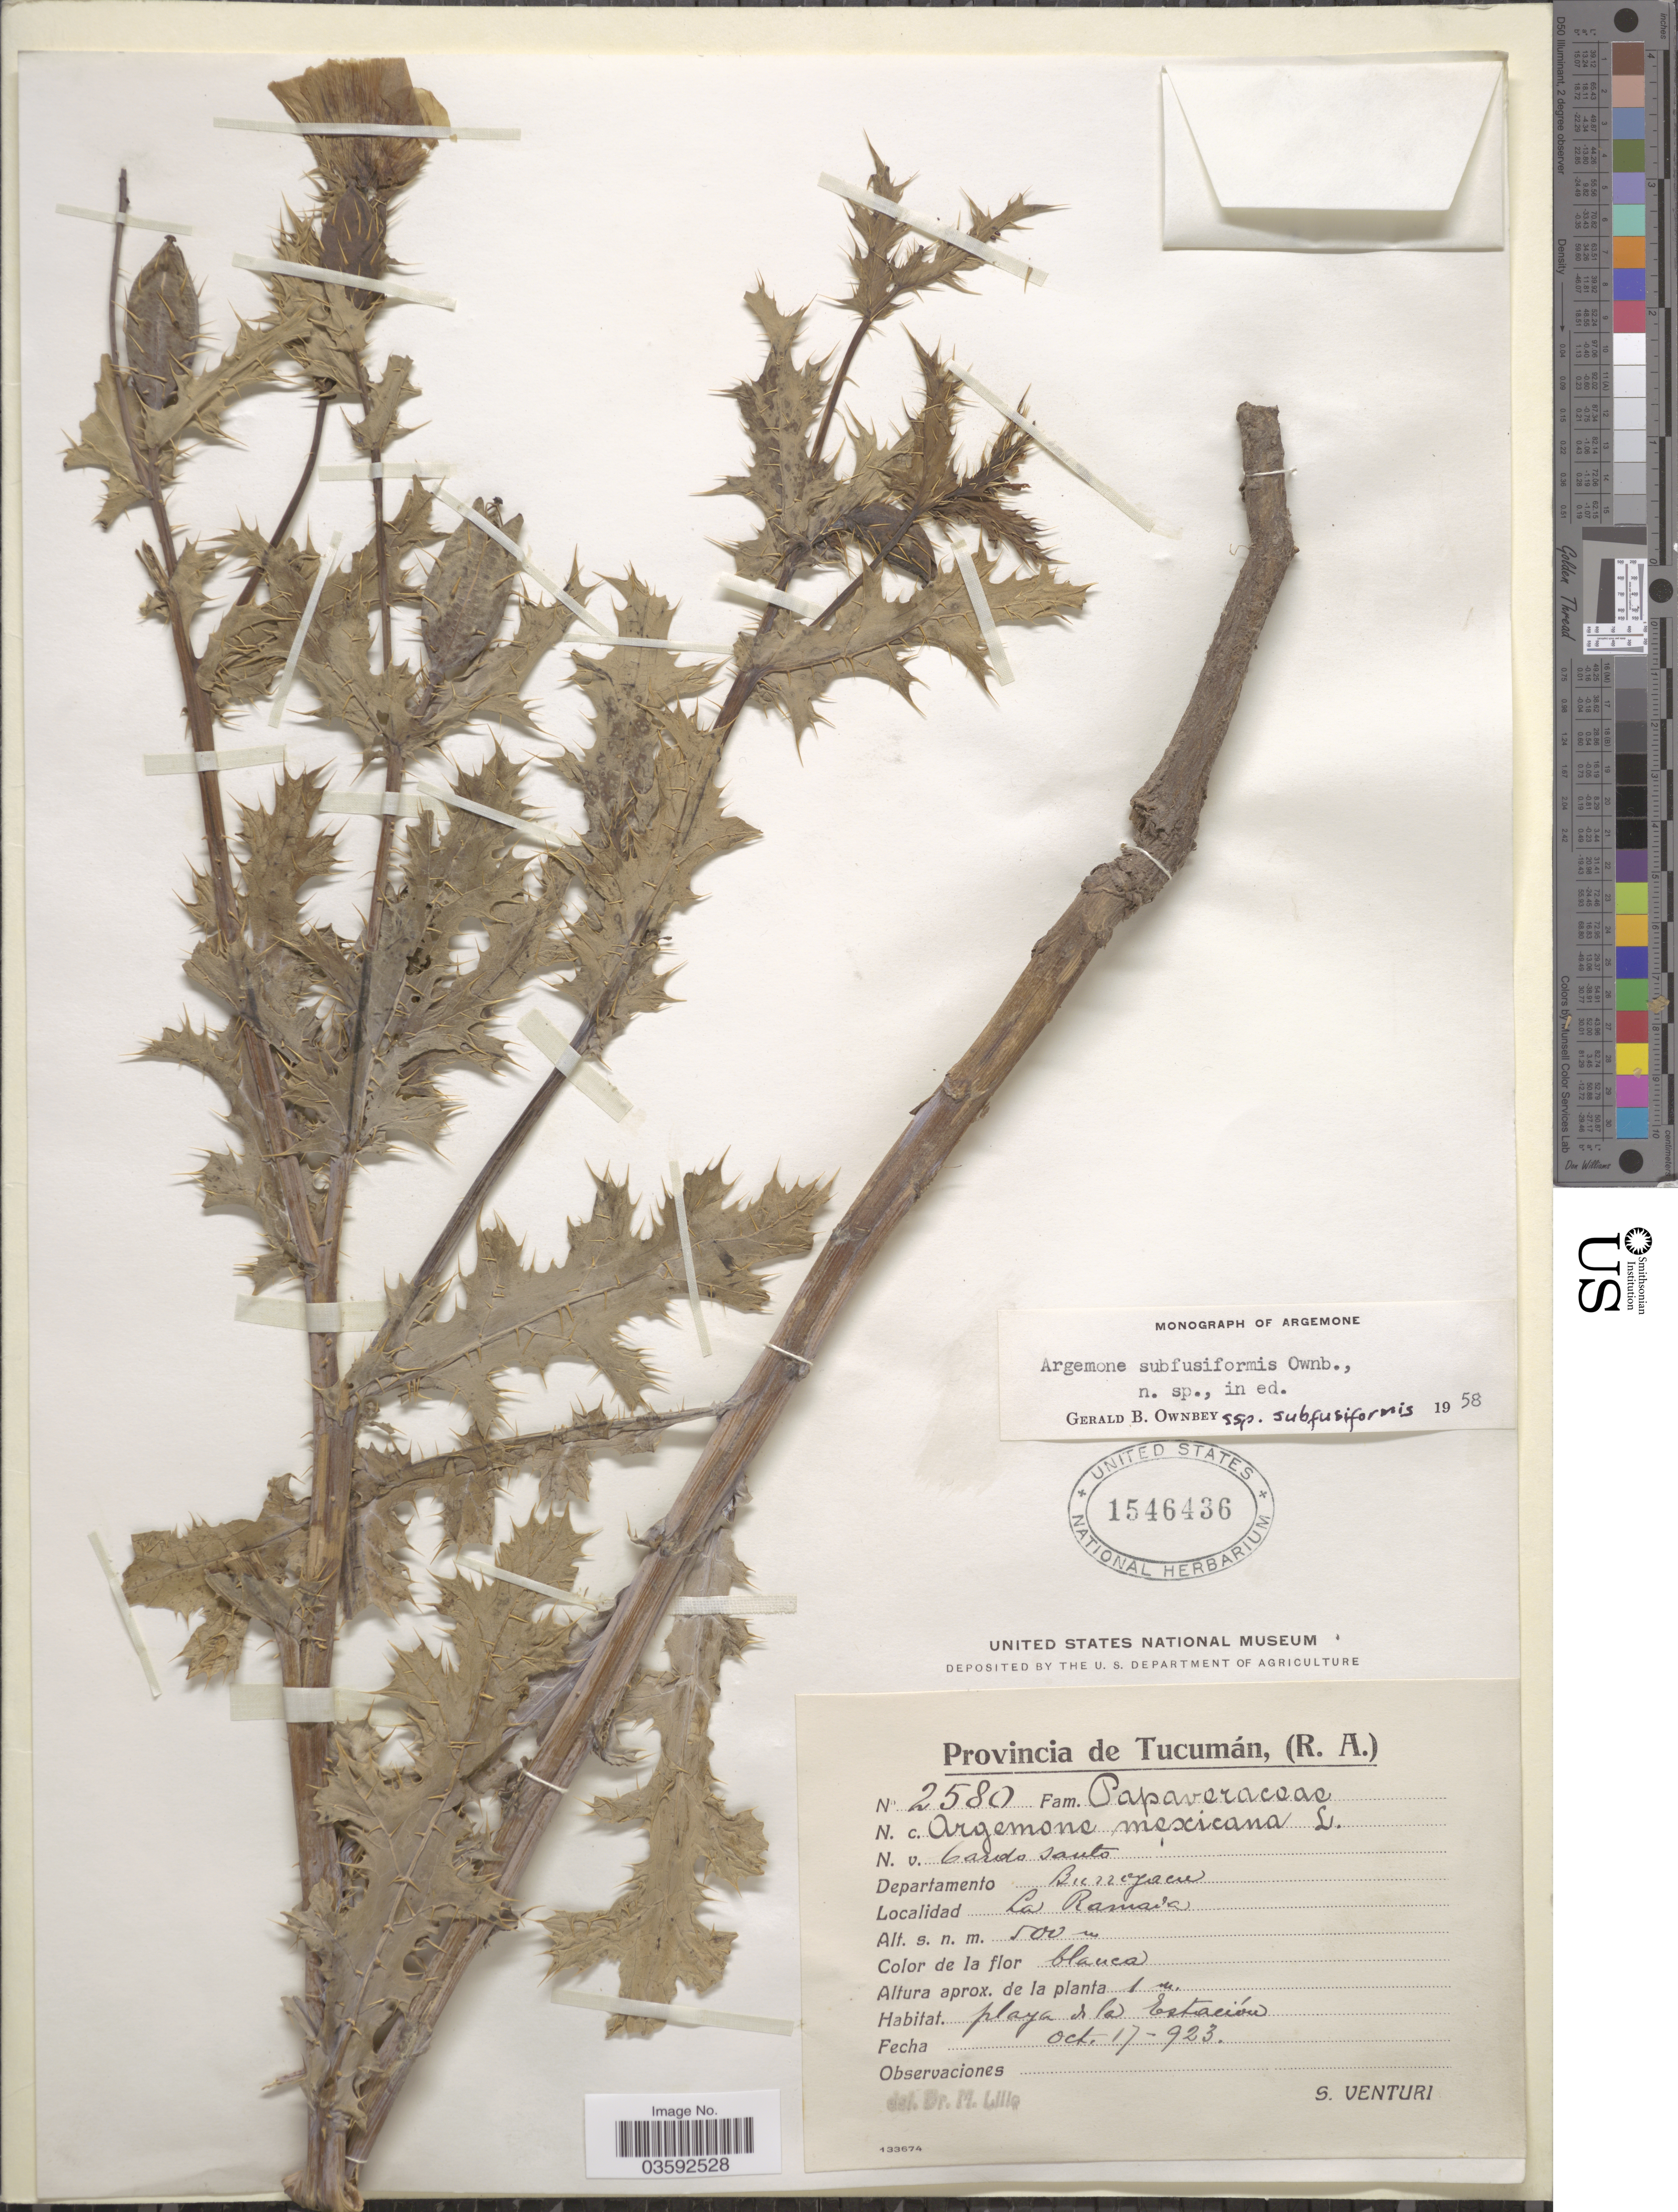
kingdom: Plantae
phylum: Tracheophyta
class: Magnoliopsida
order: Ranunculales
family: Papaveraceae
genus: Argemone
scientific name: Argemone subfusiformis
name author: G.B. Ownbey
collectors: S. Venturi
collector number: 2580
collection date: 1923-10-17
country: Argentina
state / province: Tucuman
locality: Departamento Burroyacu. La Ramada.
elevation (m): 500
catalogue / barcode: US 1546436